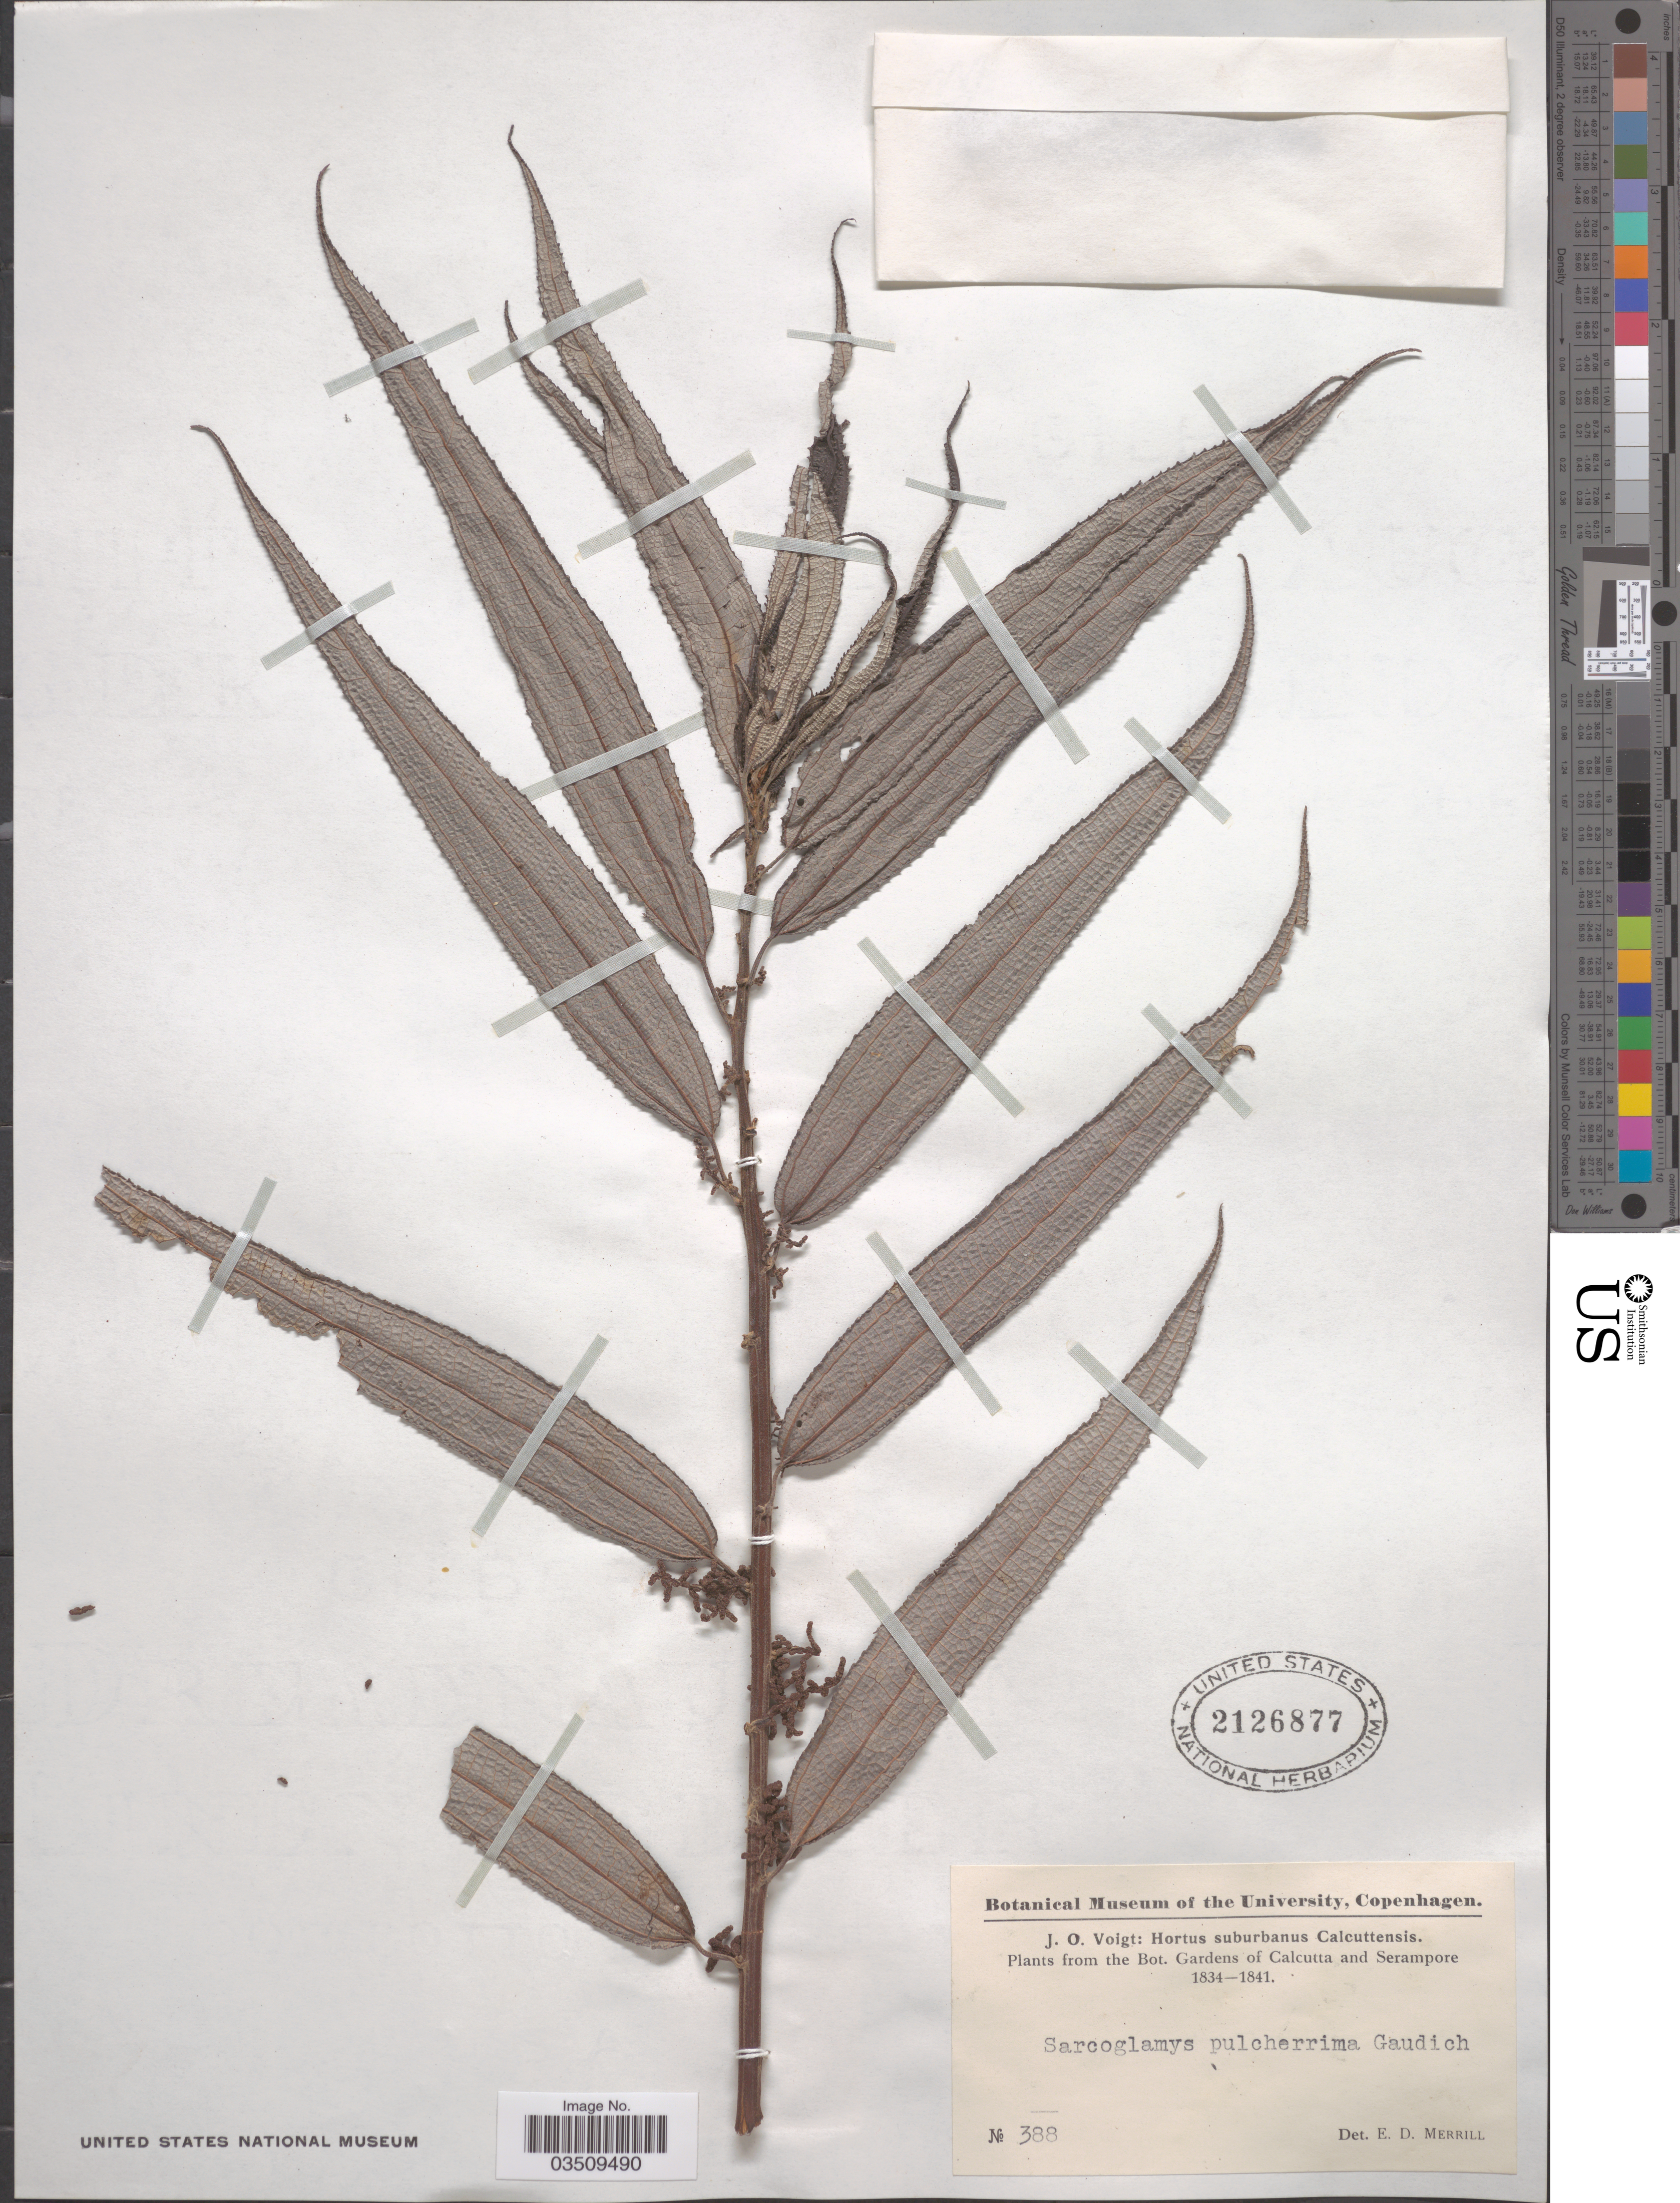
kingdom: Plantae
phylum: Tracheophyta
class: Magnoliopsida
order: Rosales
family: Urticaceae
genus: Sarcochlamys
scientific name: Sarcochlamys pulcherrima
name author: Gaudich.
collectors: J. O. Voigt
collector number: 388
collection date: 1834/1841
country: India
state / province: West Bengal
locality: The Bot. Gardens of Calcutta and Serampore.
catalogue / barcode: US 2126877